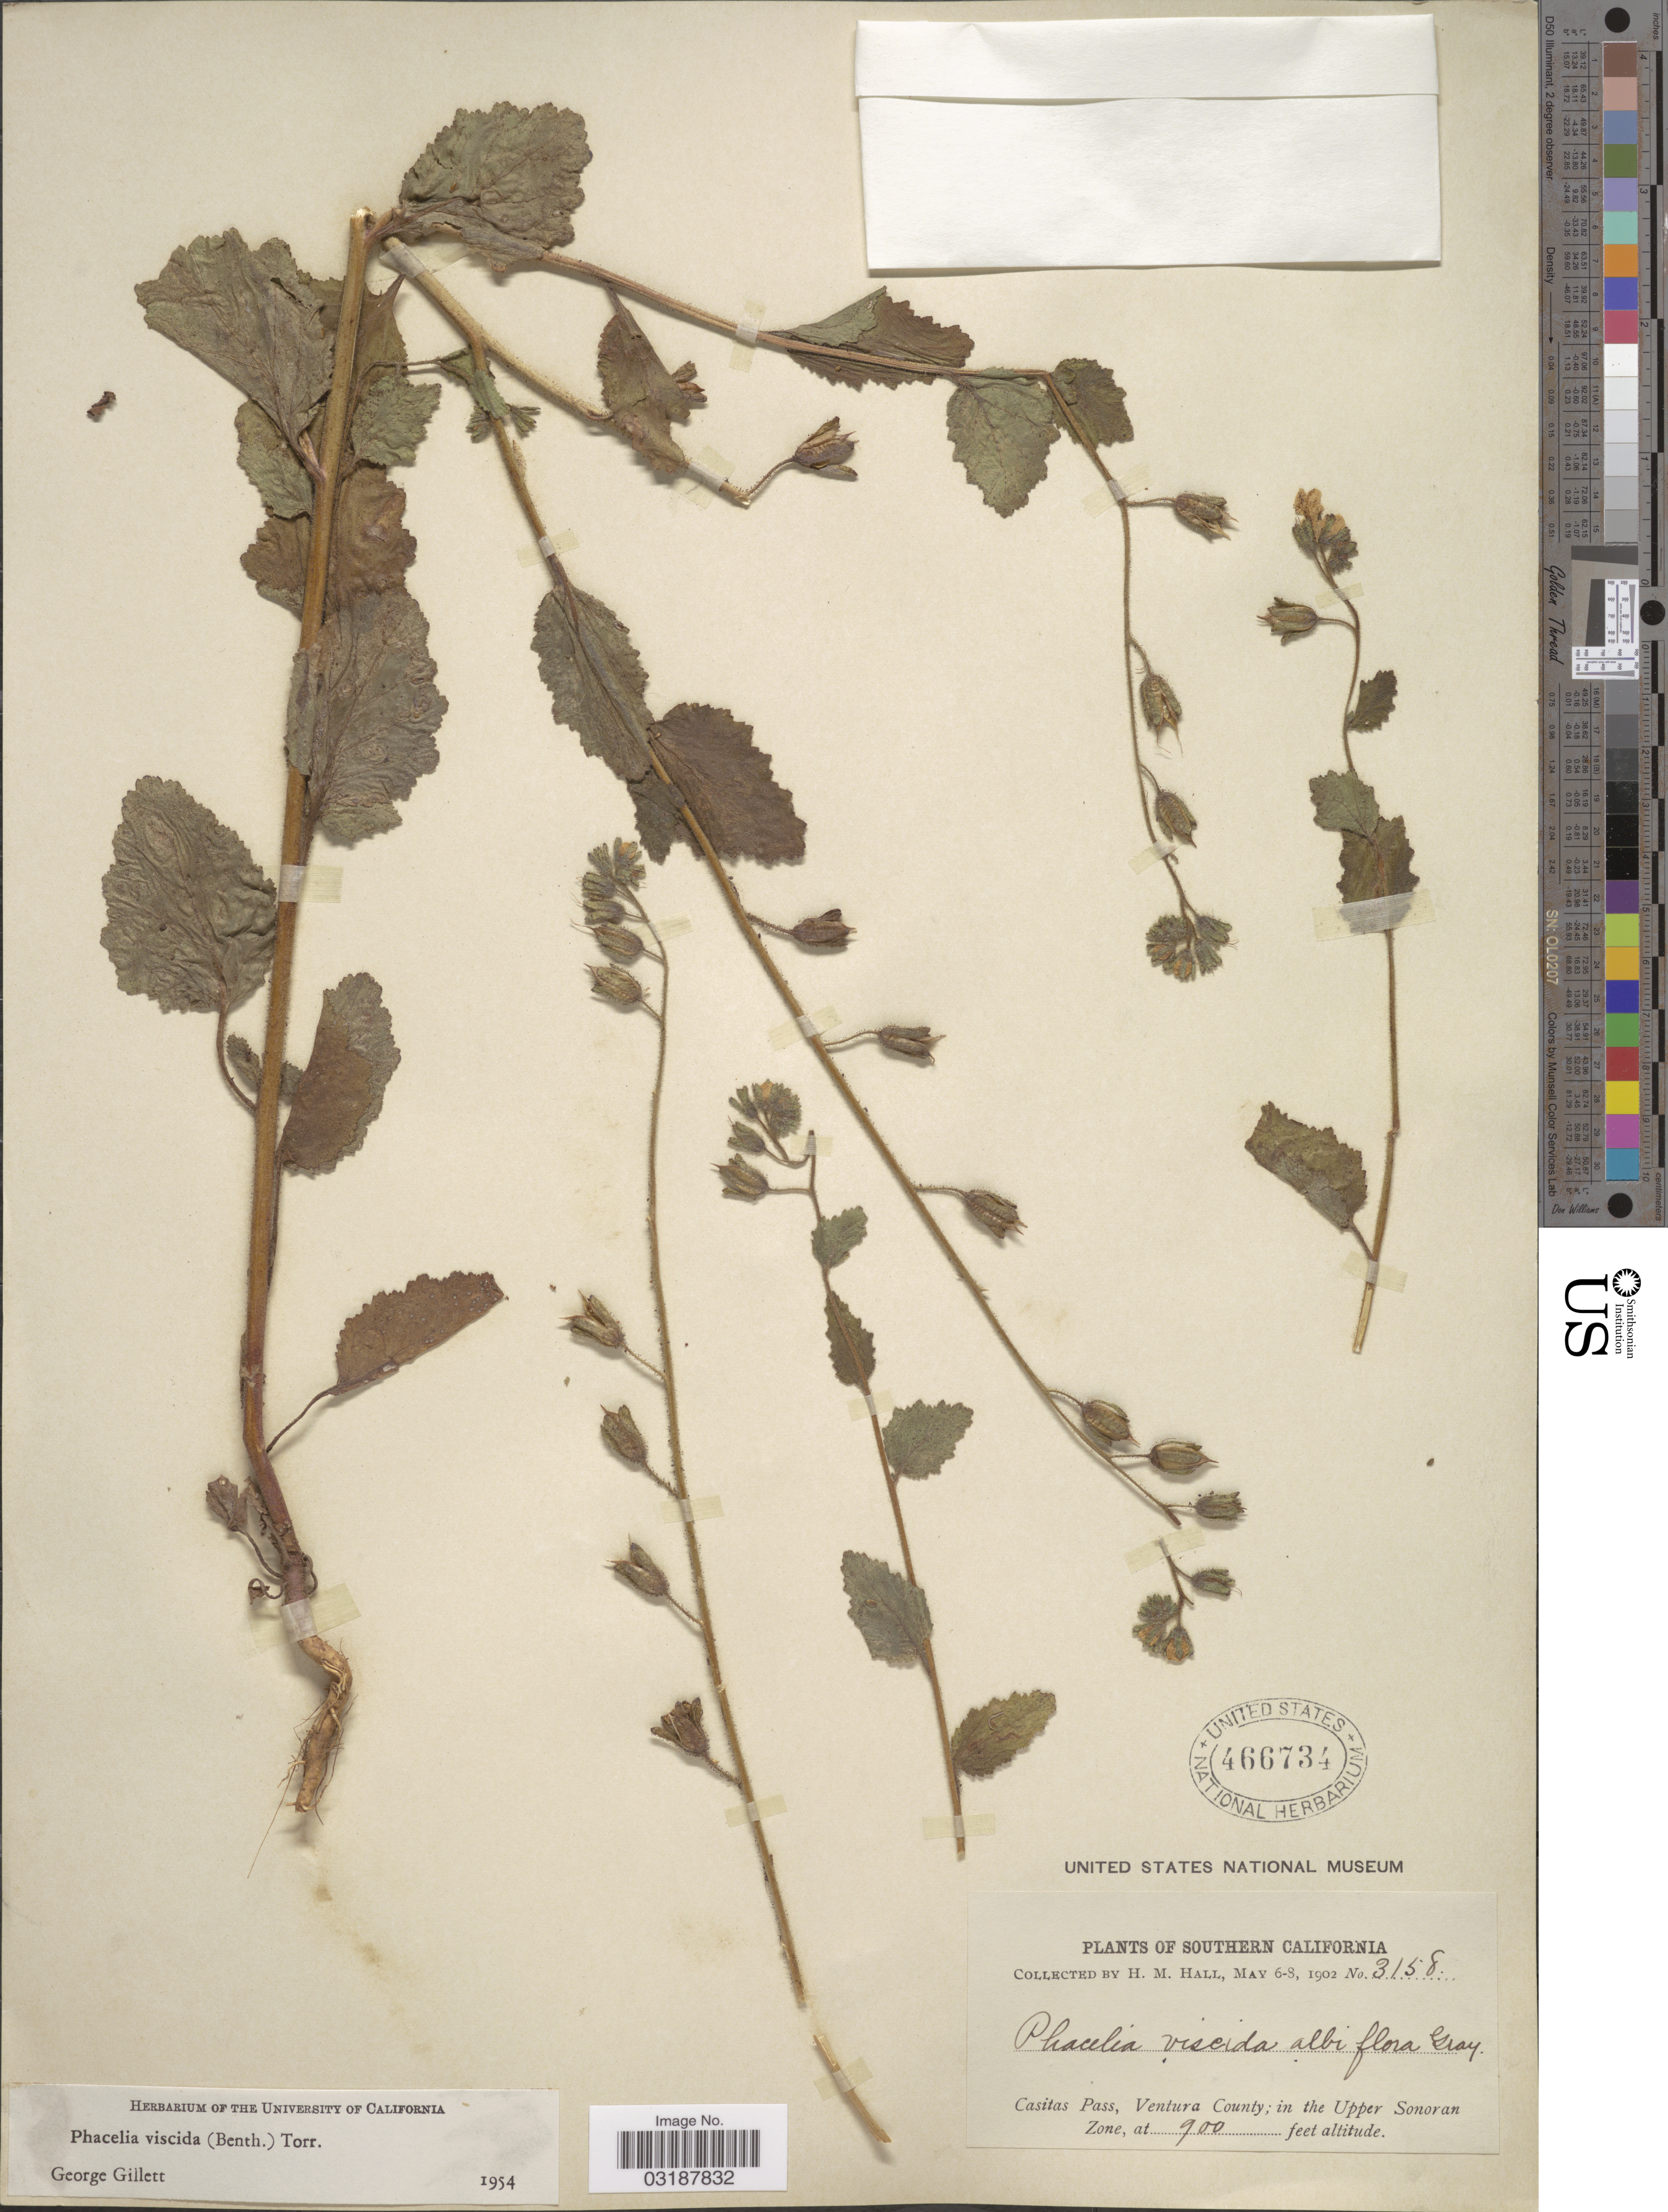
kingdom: Plantae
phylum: Tracheophyta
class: Magnoliopsida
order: Boraginales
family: Hydrophyllaceae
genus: Phacelia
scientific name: Phacelia viscida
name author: (Benth.) Torr.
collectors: H. M. Hall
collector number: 3158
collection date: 1902-05-06/1902-05-08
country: United States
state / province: California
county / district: Ventura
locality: Southern California, Casitas Pass, Ventura County; in the Upper Sonoran Zone.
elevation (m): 274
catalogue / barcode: US 466734